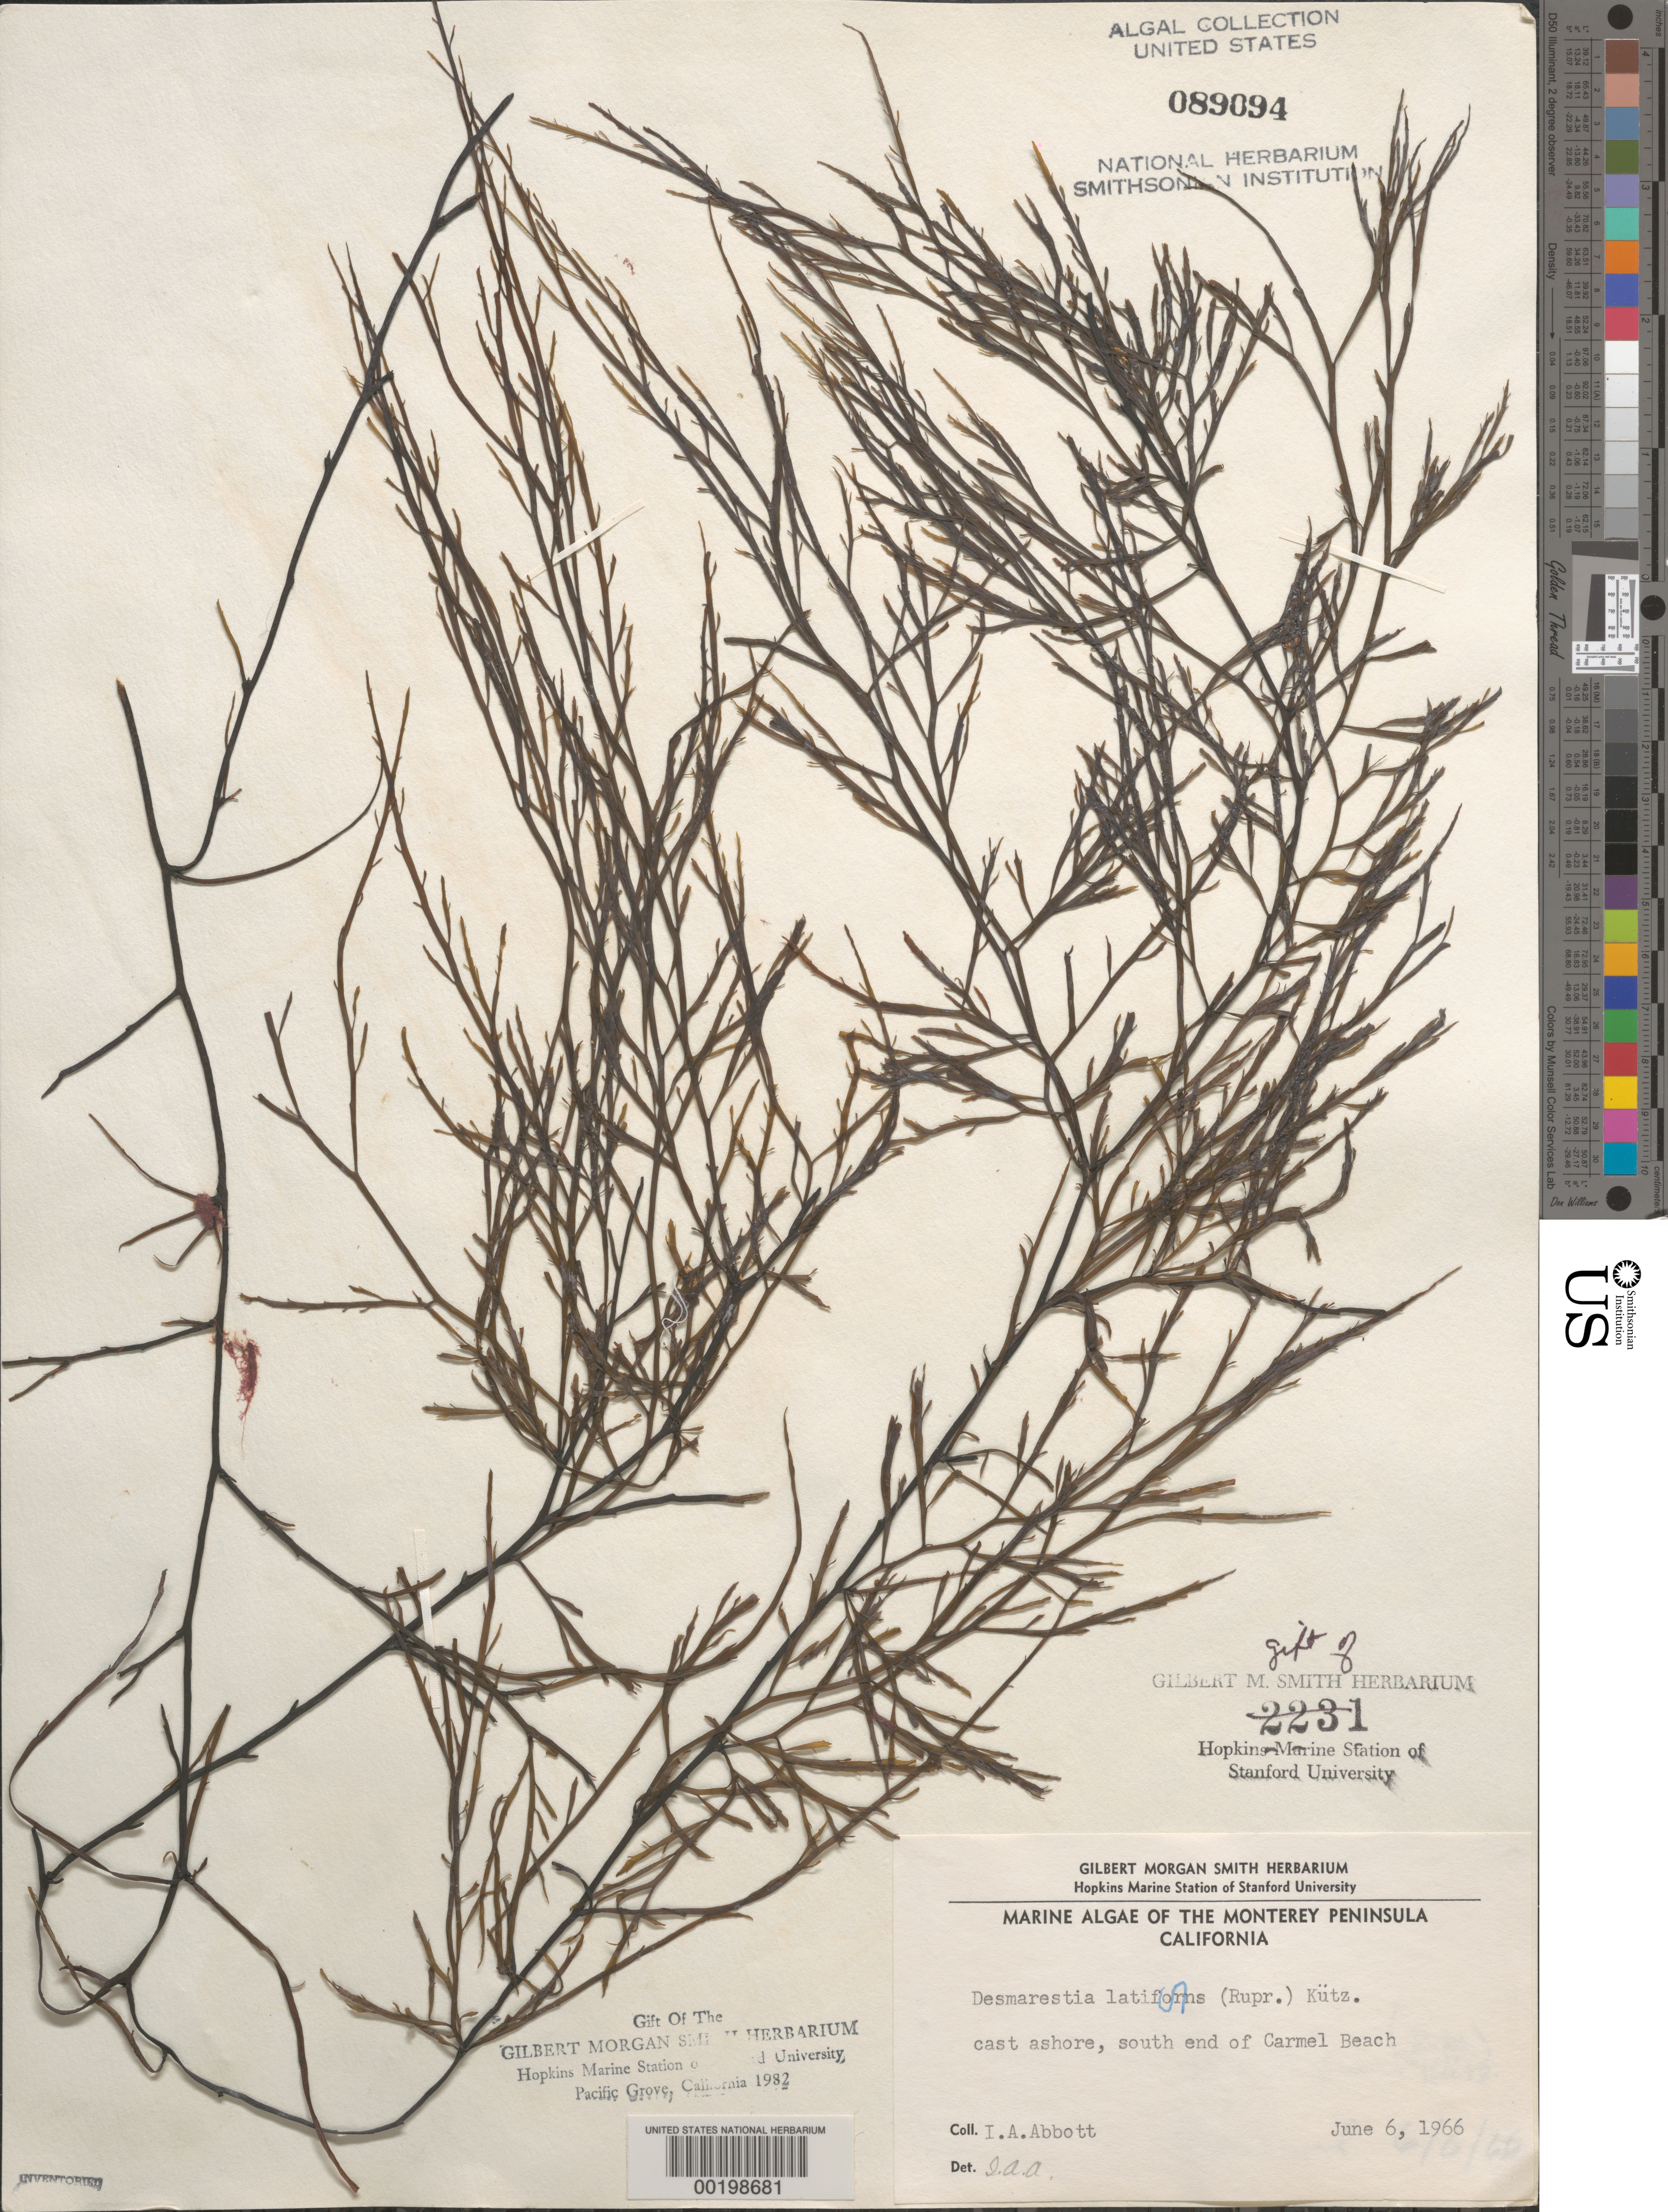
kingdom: Chromista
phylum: Ochrophyta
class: Phaeophyceae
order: Desmarestiales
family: Desmarestiaceae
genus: Desmarestia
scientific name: Desmarestia latifrons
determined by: Abbott, Isabella A.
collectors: I. A. Abbott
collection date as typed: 06 Jun 1966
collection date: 1966-06-06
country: United States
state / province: California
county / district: Monterey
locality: Carmel Beach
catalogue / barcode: US 89094